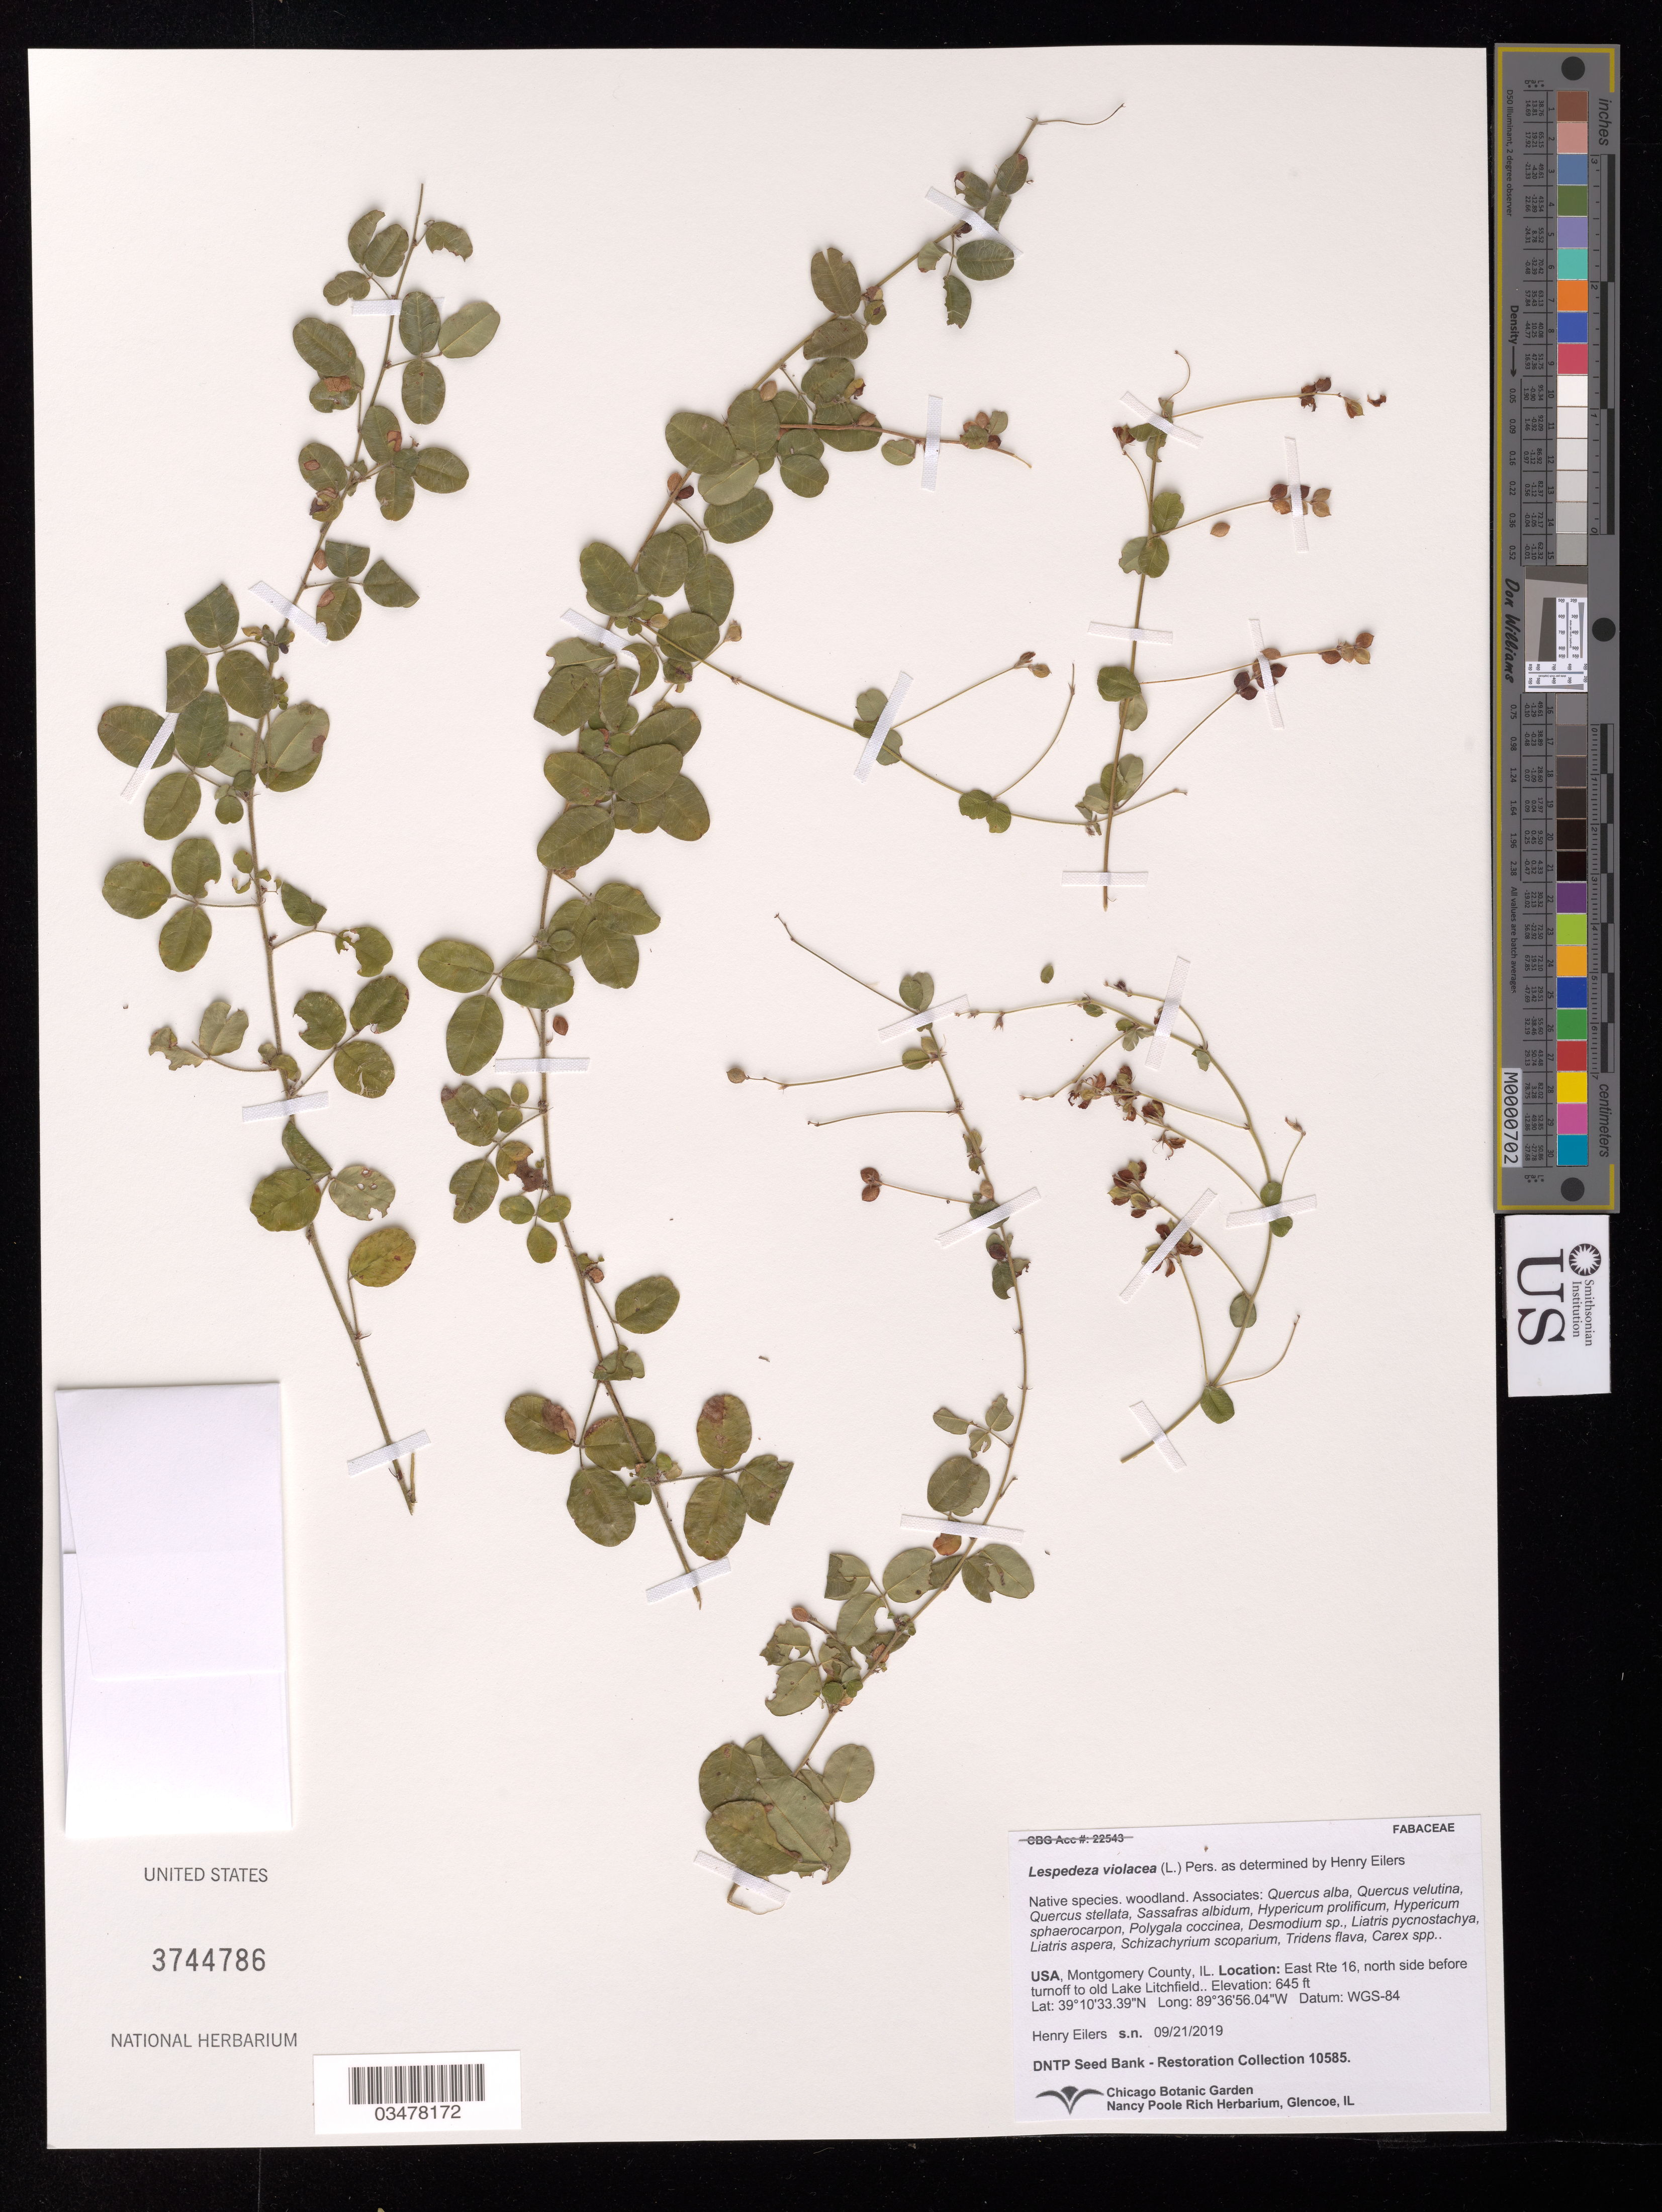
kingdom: Plantae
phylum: Tracheophyta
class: Magnoliopsida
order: Fabales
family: Fabaceae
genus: Lespedeza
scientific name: Lespedeza violacea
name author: (L.) Pers.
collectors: H. Eilers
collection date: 2019-09-21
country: United States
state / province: Illinois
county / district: Montgomery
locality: East Rte 16, north side before turnoff to old Lake Litchfield.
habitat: Woodland. With Quercus alba, Liatris aspera, Tridens flava, Carex sp., etc.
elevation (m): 197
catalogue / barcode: US 3744786